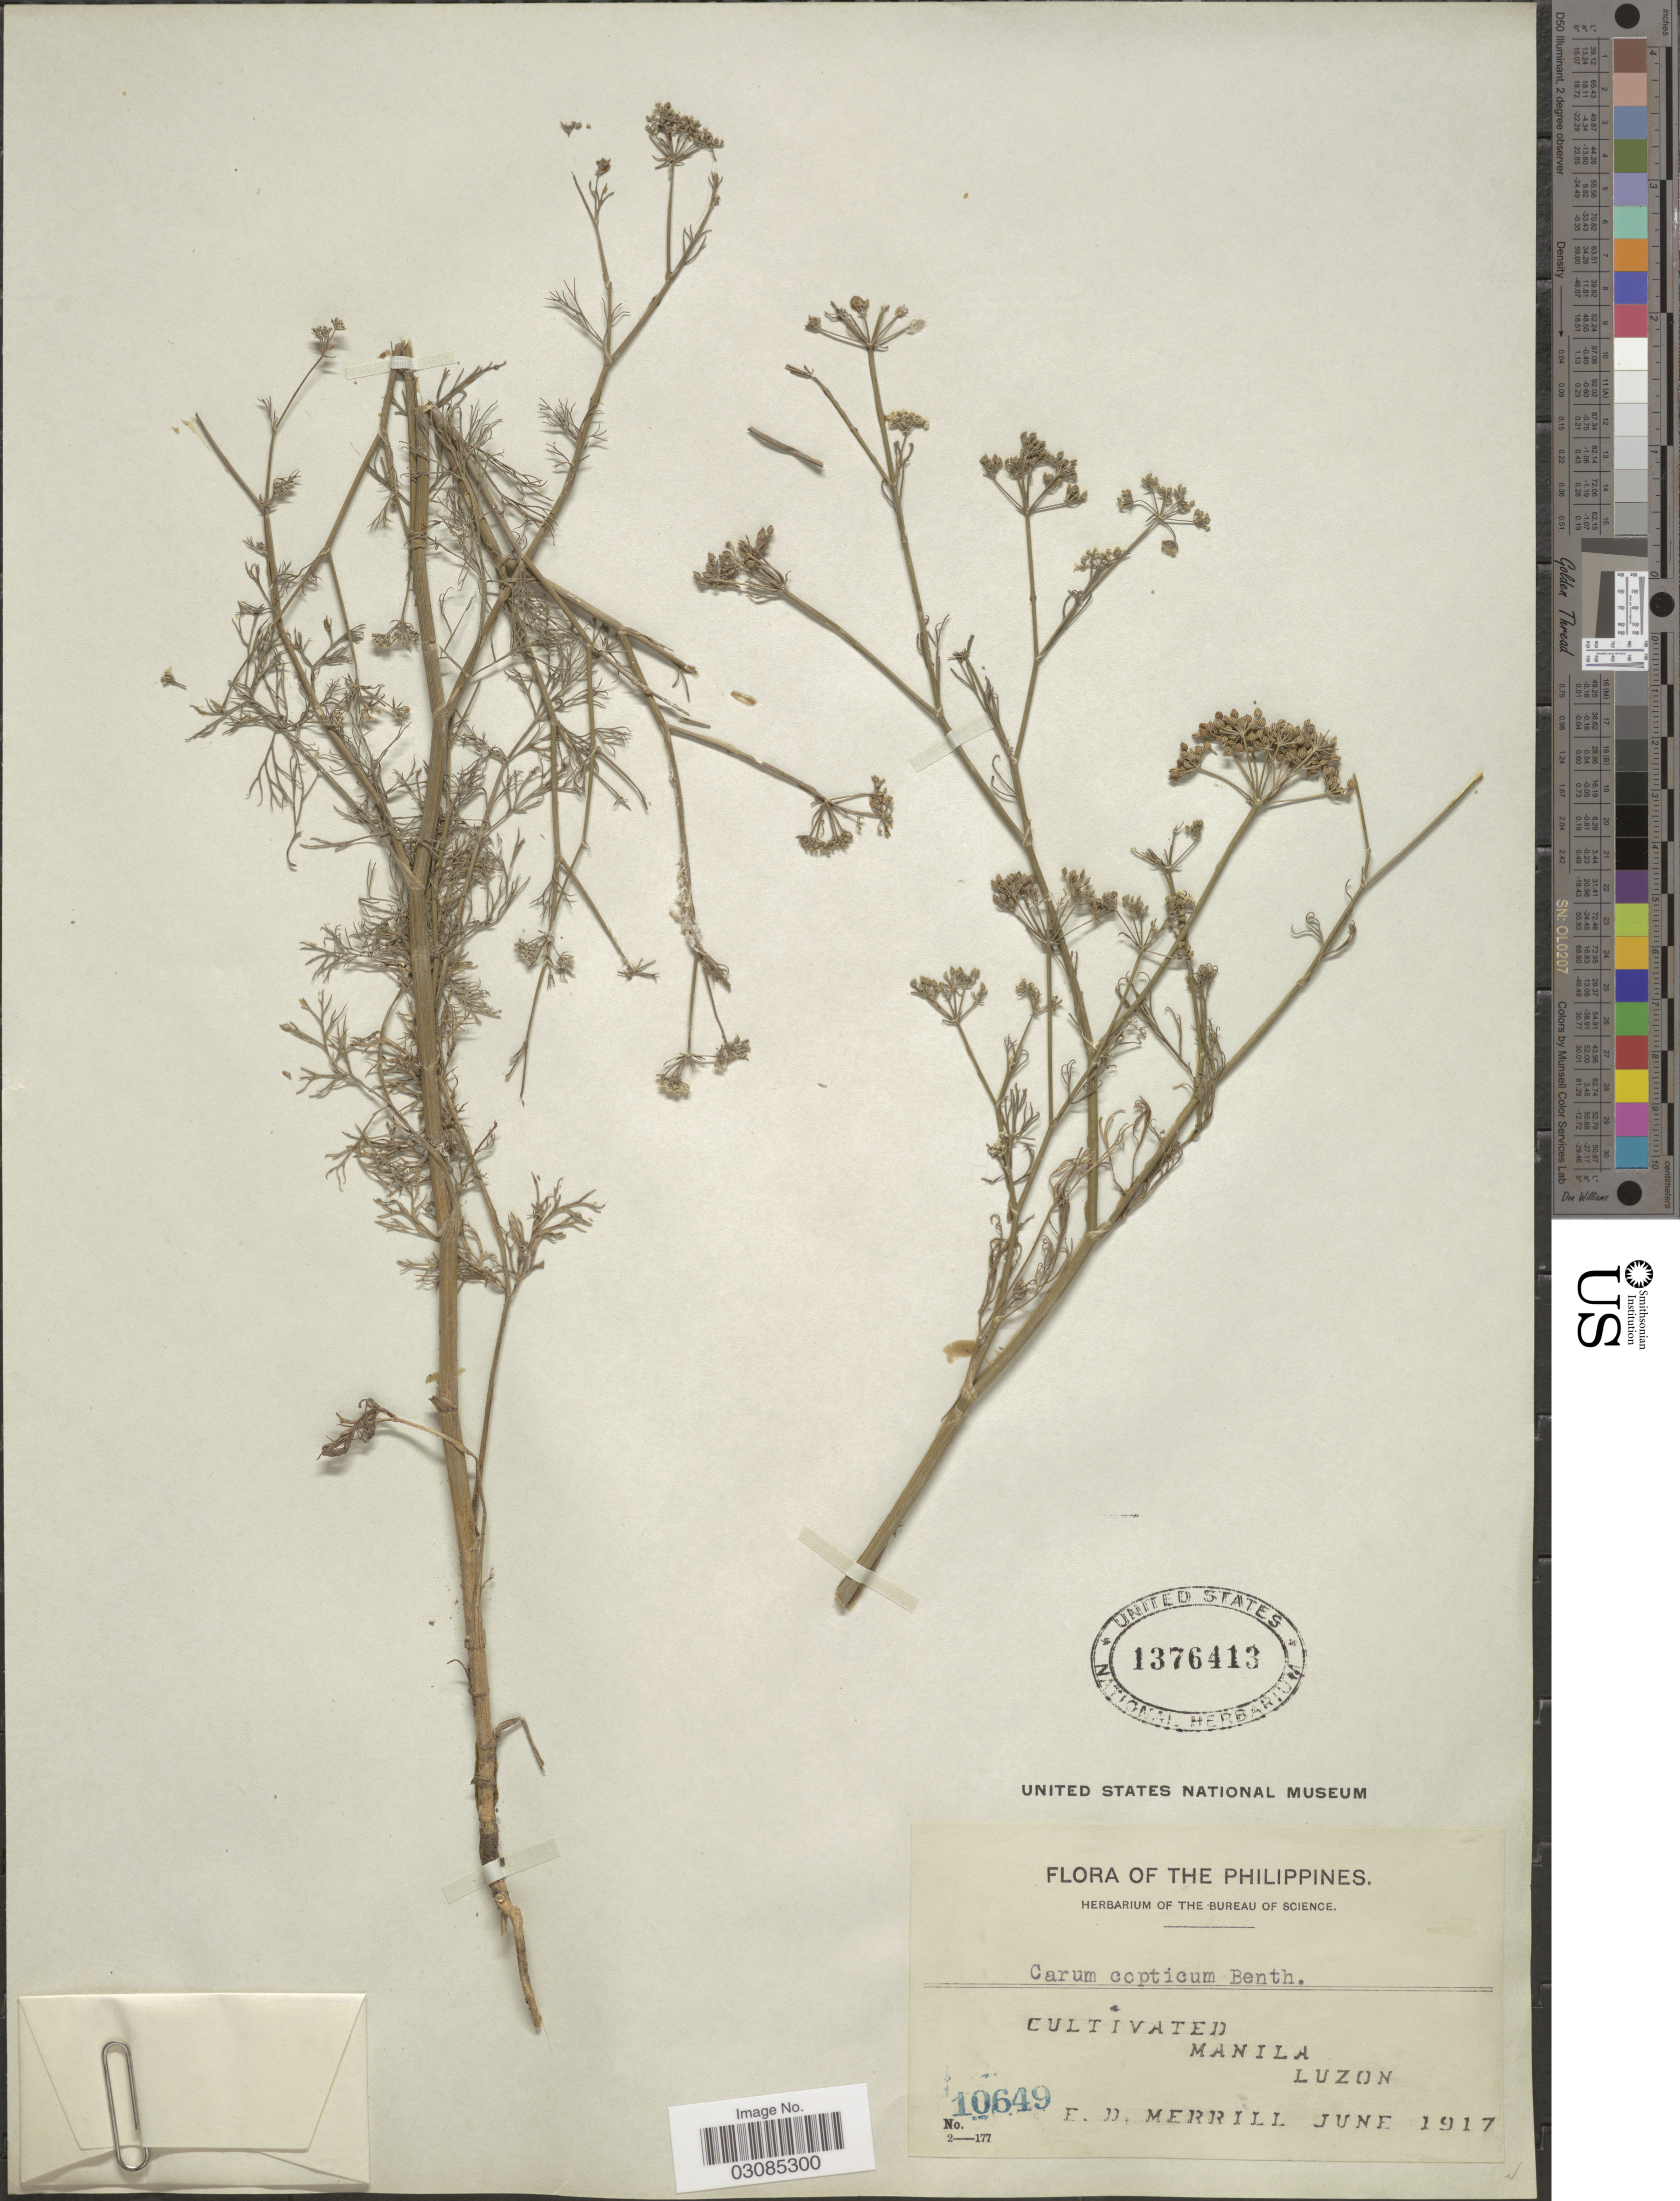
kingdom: Plantae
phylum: Tracheophyta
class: Magnoliopsida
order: Apiales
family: Apiaceae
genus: Carum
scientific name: Carum copticum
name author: Benth.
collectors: E. D. Merrill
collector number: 10649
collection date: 1917-06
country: Philippines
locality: Manila. Luzon.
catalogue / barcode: US 1376413